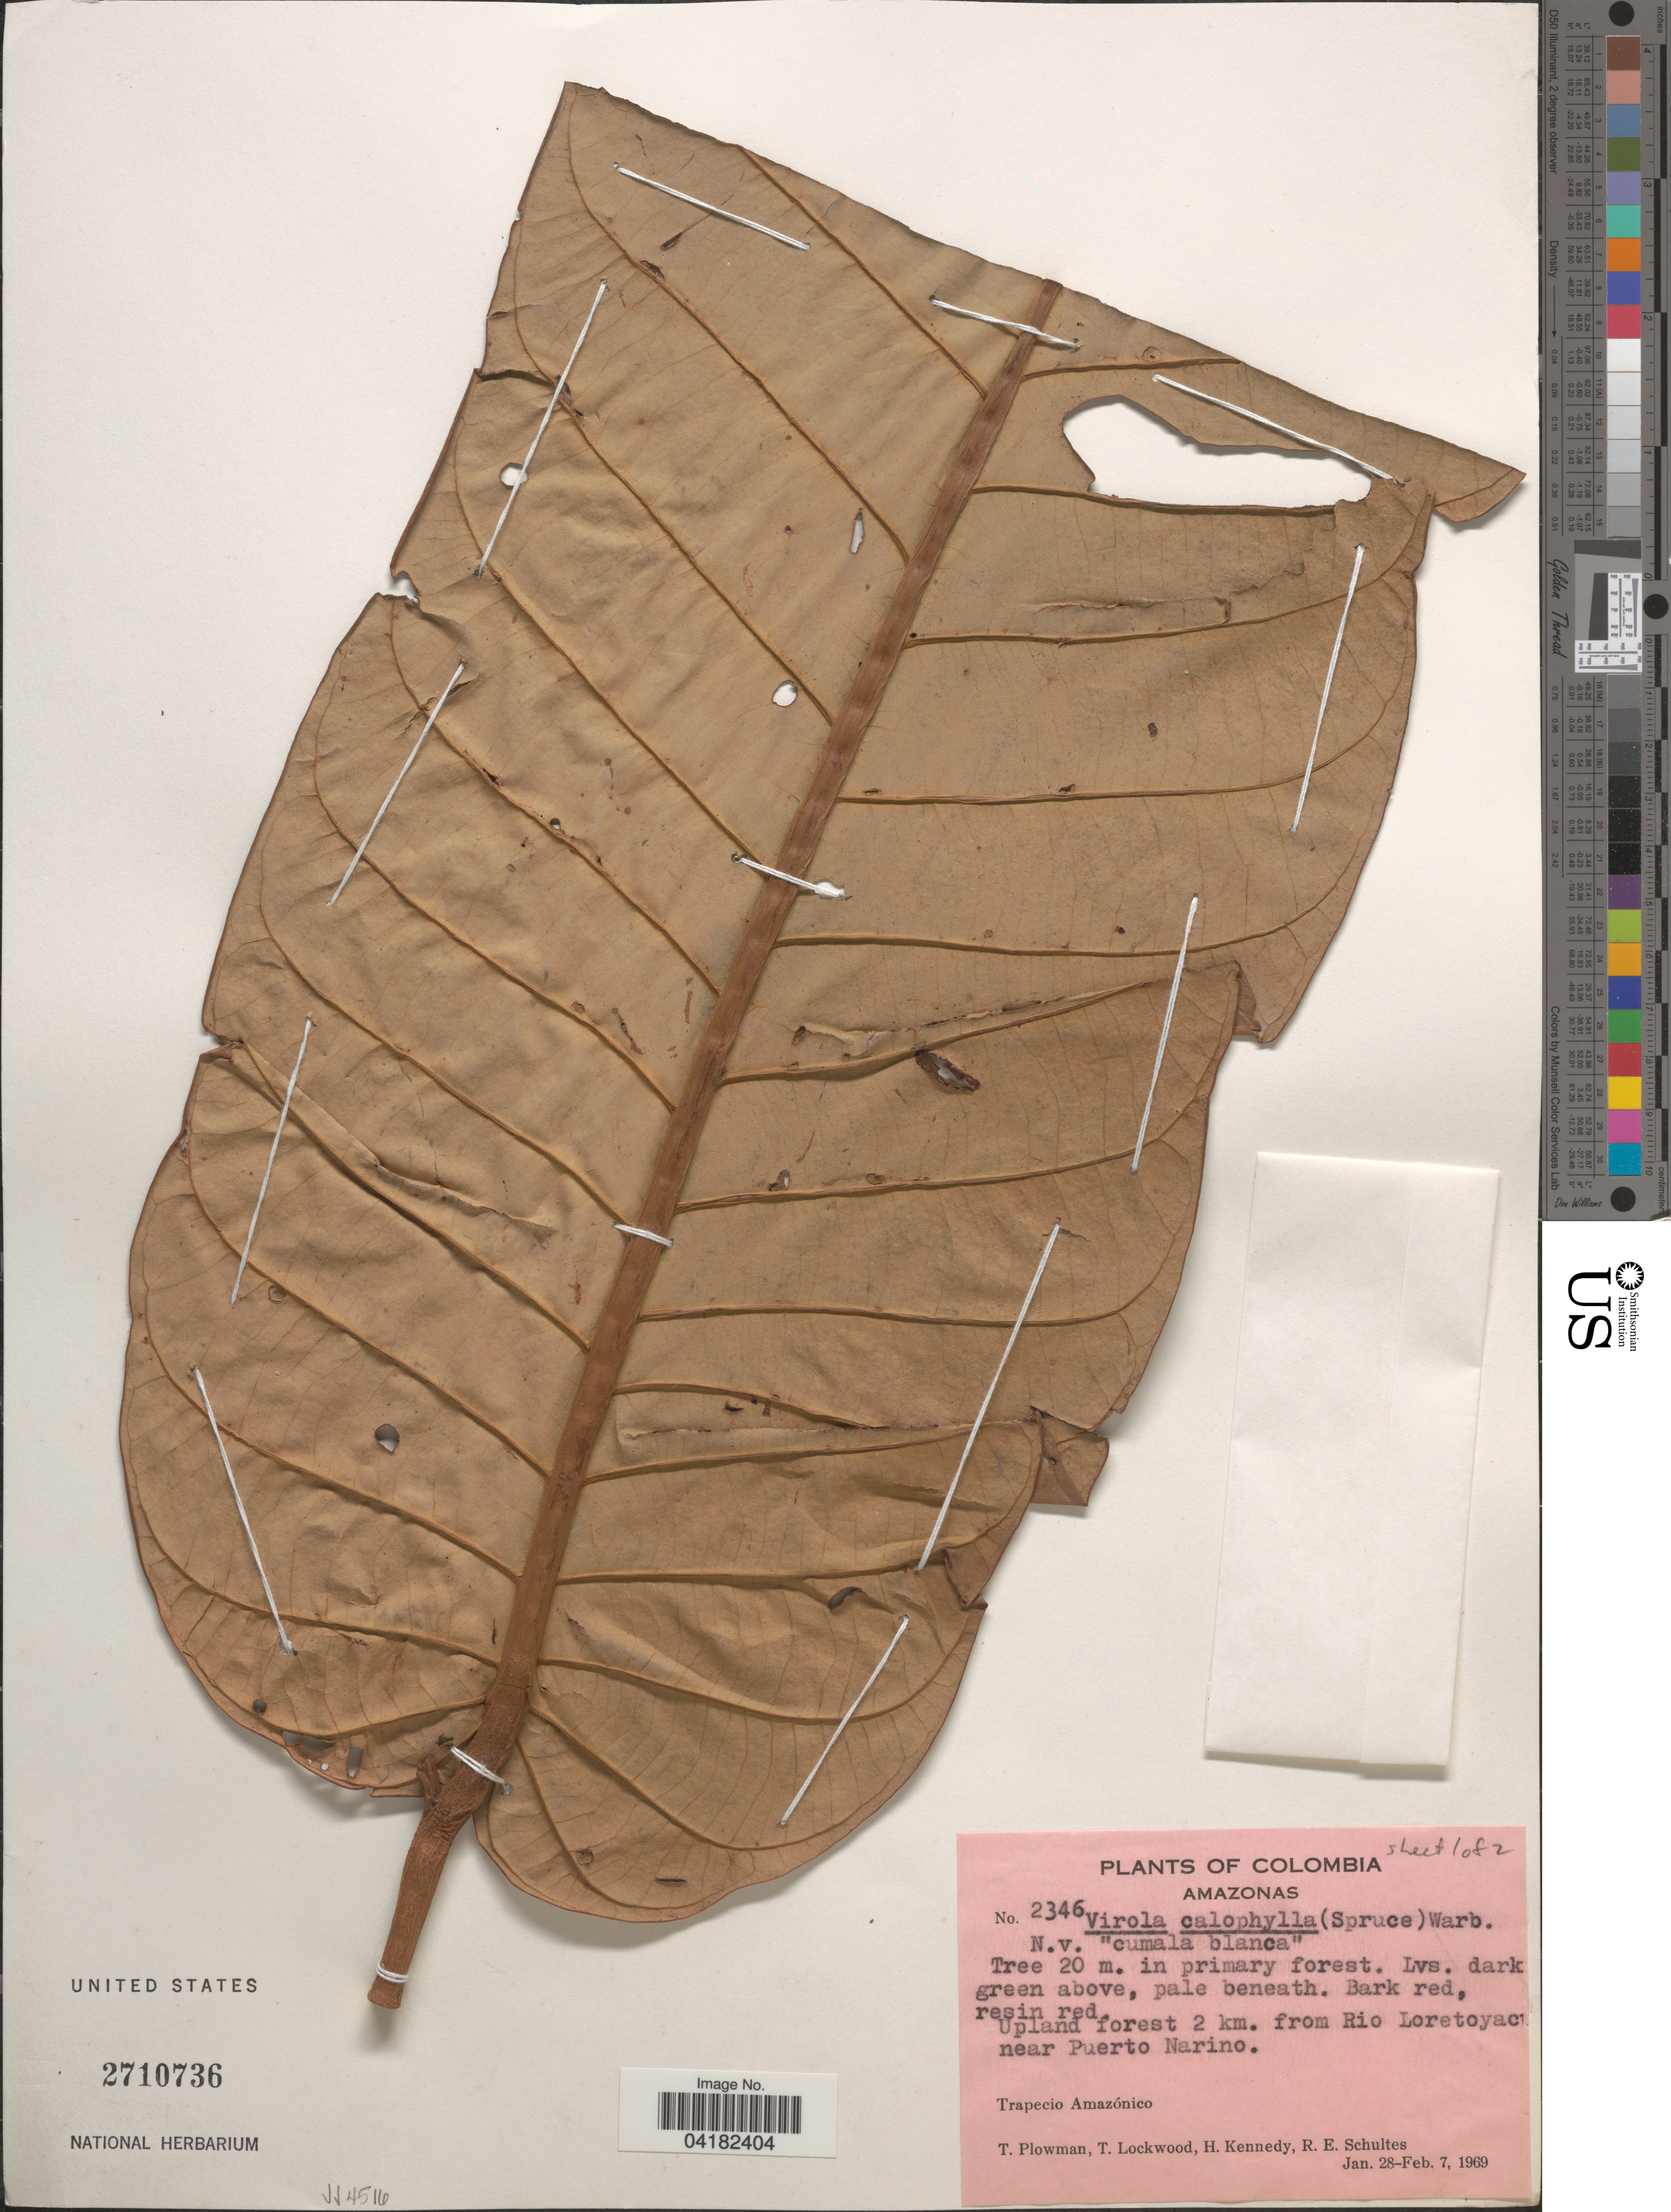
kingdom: Plantae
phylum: Tracheophyta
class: Magnoliopsida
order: Magnoliales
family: Myristicaceae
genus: Virola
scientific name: Virola calophylla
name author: (Spruce) Warb.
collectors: T. Plowman, T. Lockwood, H. Kennedy & R. E. Schultes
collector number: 2346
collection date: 1969-01-28/1969-02-07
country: Colombia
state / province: Amazônas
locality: Upland forest 2 km. from Rio Loretoyacu near Puerto Narino. Trapecio Amazónico.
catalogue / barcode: US 2710736